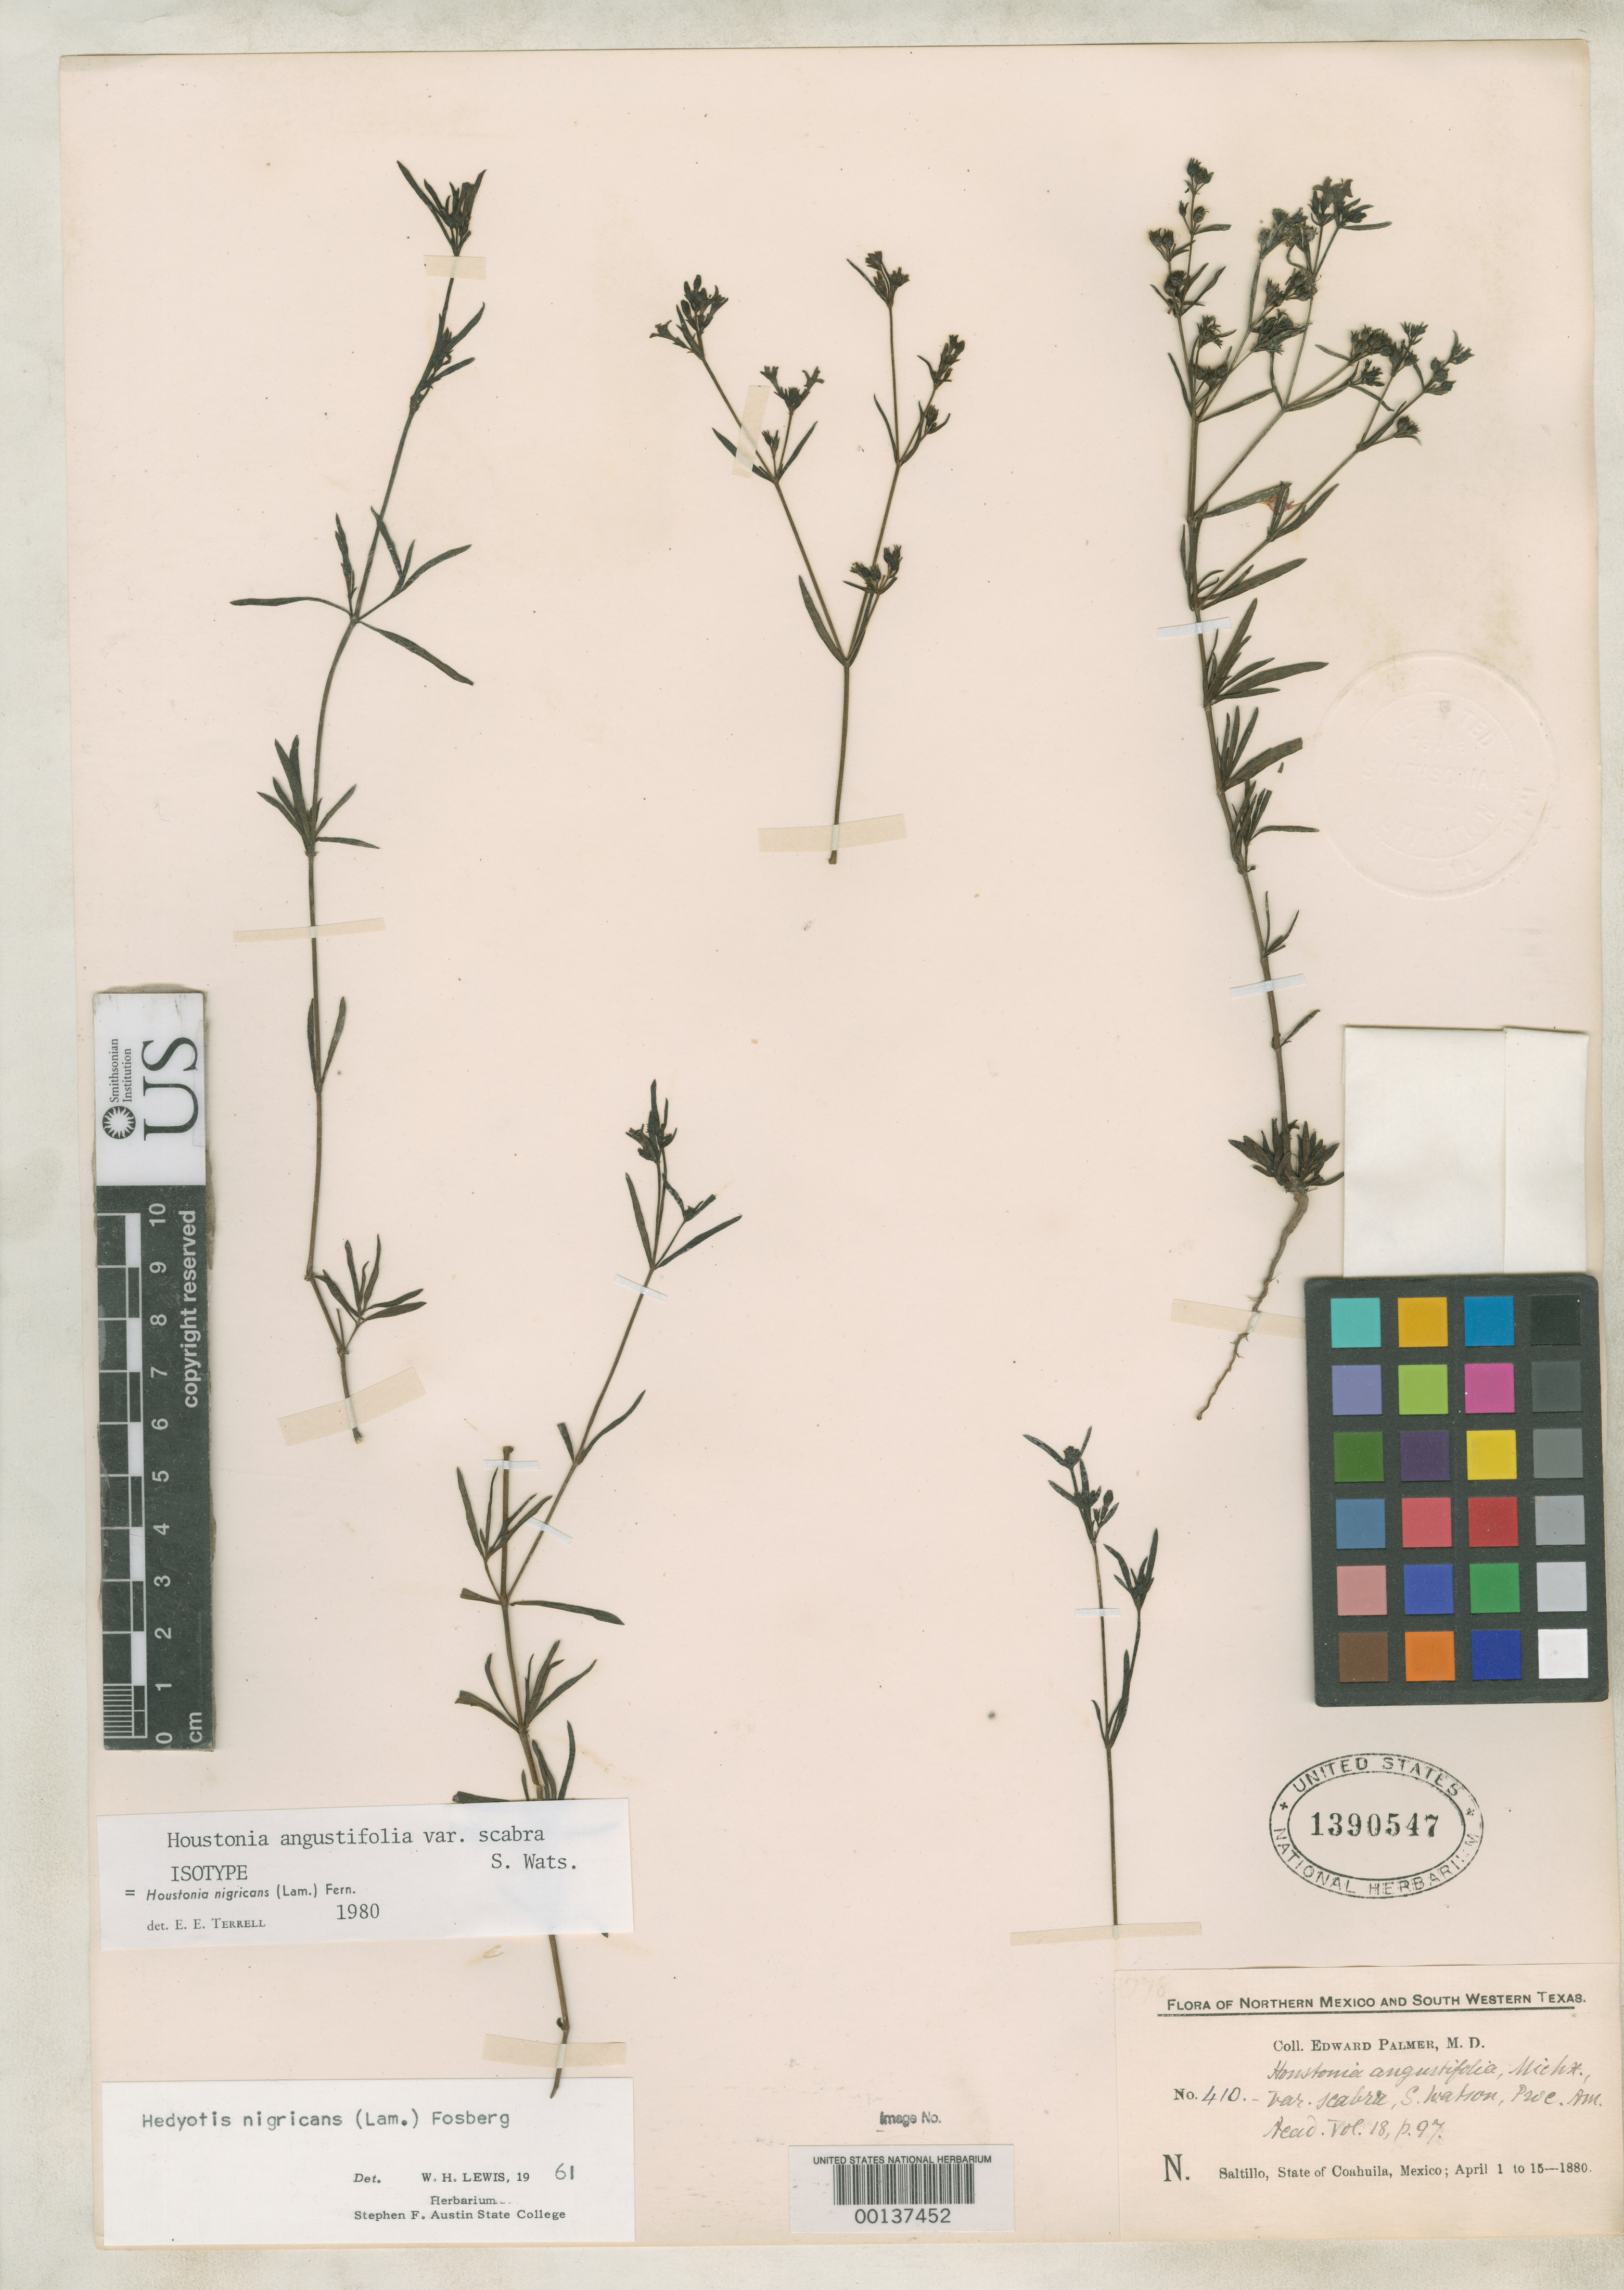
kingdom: Plantae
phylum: Tracheophyta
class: Magnoliopsida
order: Gentianales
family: Rubiaceae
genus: Houstonia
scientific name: Houstonia angustifolia var. scabra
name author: S. Watson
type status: Isolectotype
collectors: E. Palmer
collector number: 410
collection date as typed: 01 Apr 1880 to 15 Apr 1880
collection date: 1880-04-01/1880-04-15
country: Mexico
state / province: Coahuila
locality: Saltillo, Caracol Mountains.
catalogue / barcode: US 1390547